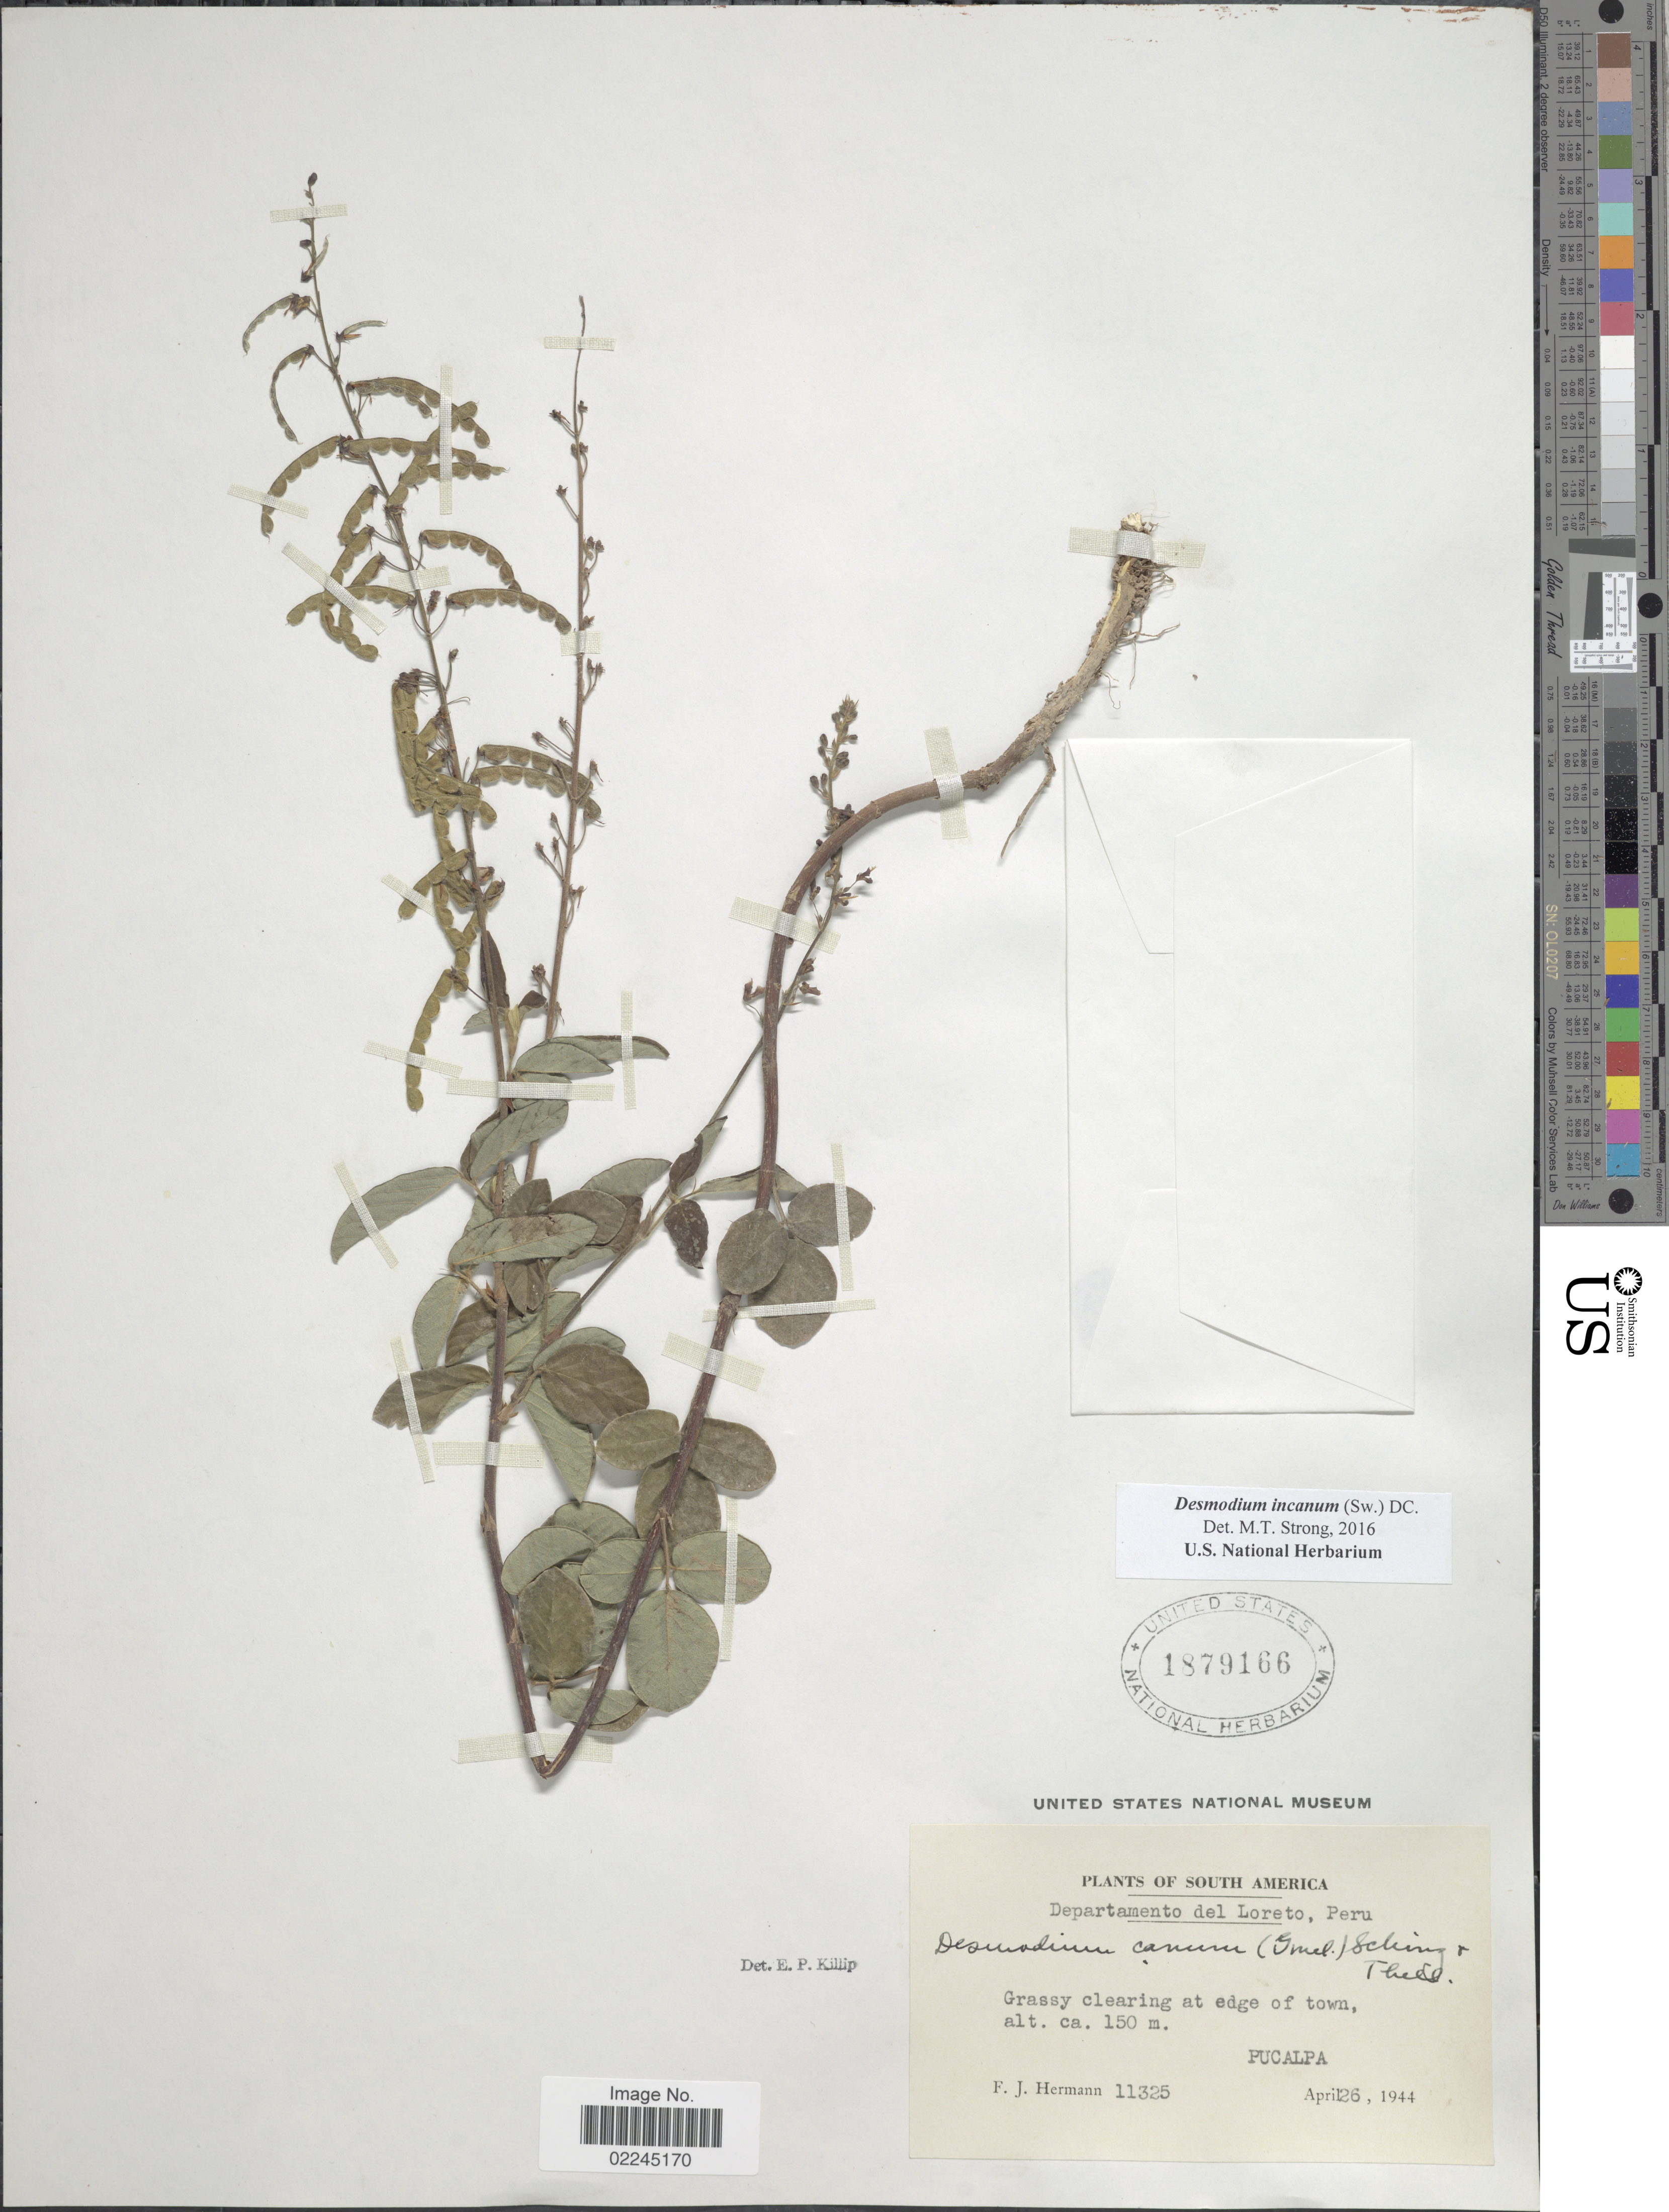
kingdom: Plantae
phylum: Tracheophyta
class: Magnoliopsida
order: Fabales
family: Fabaceae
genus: Desmodium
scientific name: Desmodium incanum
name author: (Sw.) DC.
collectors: F. J. Hermann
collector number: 11325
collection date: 1944-04-26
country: Peru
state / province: Loreto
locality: Departamento del Loreto, Peru. Grassy clearing at edge of town, Pucalpa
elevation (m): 150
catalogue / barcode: US 1879166